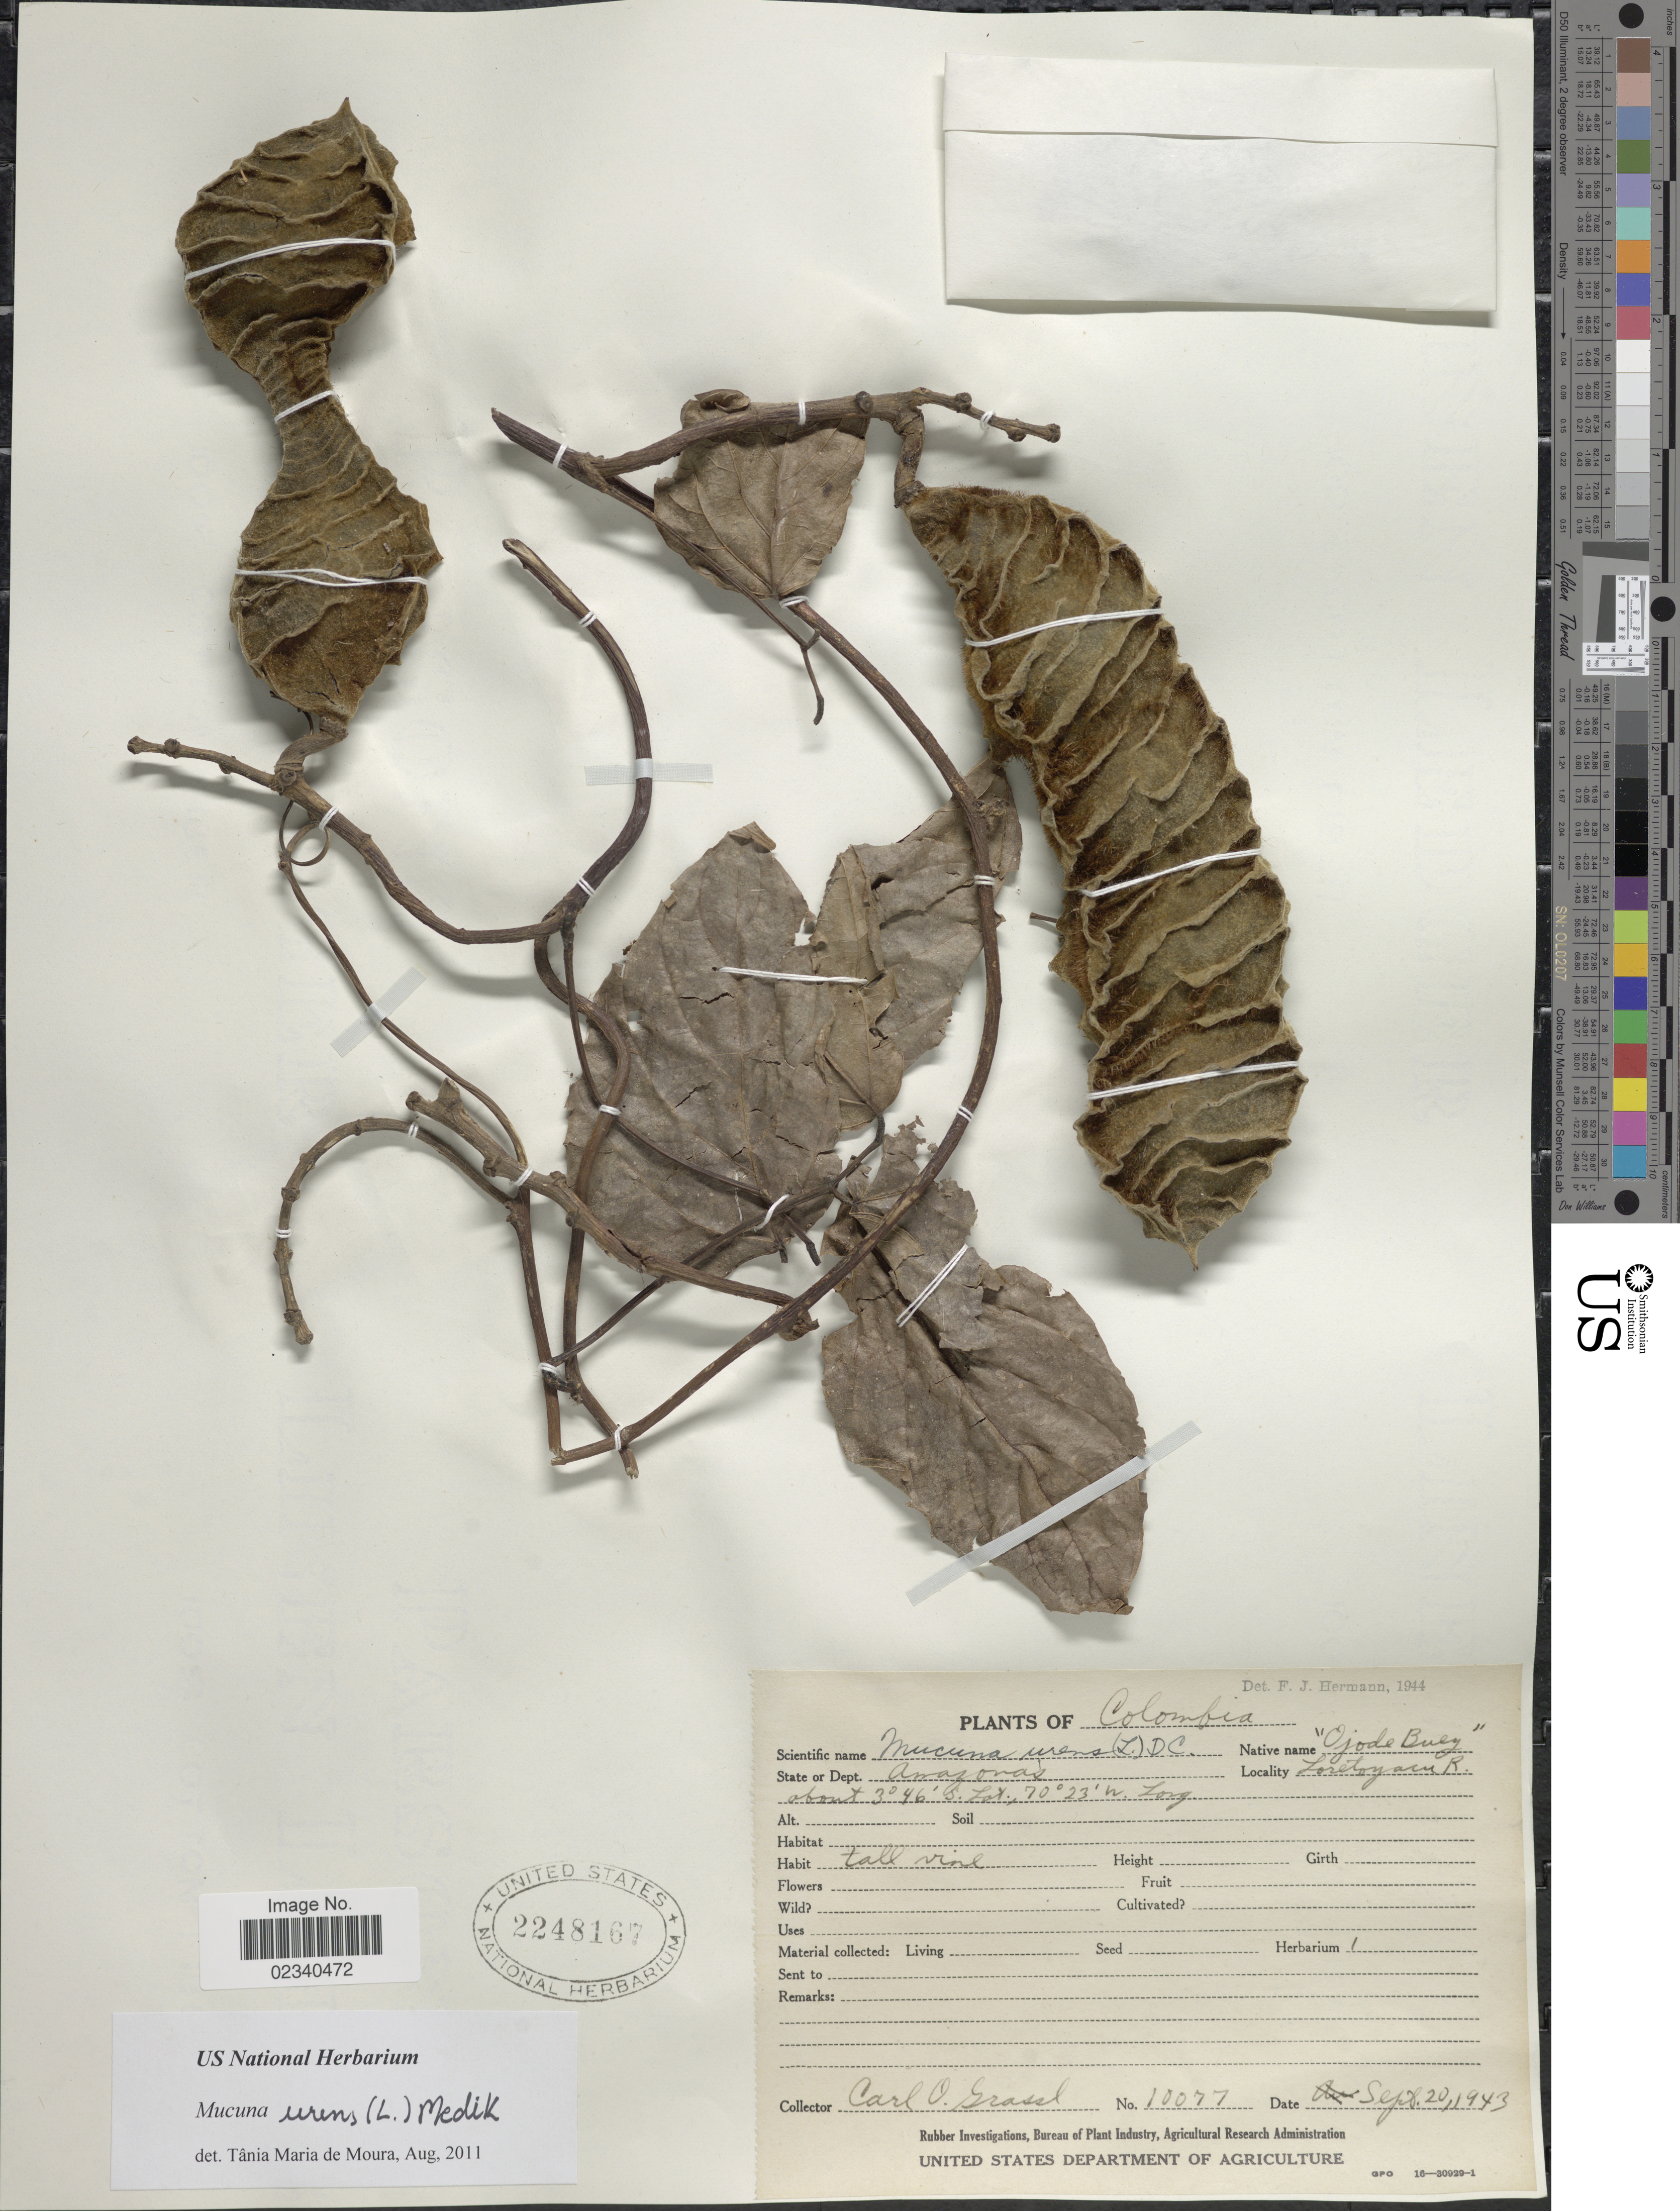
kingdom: Plantae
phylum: Tracheophyta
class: Magnoliopsida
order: Fabales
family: Fabaceae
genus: Mucuna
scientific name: Mucuna urens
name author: (L.) Medik.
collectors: C. Grassl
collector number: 10077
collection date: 1943-09-20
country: Colombia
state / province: Amazônas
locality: Amazonas. Loretoyacu R.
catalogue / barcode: US 2248167